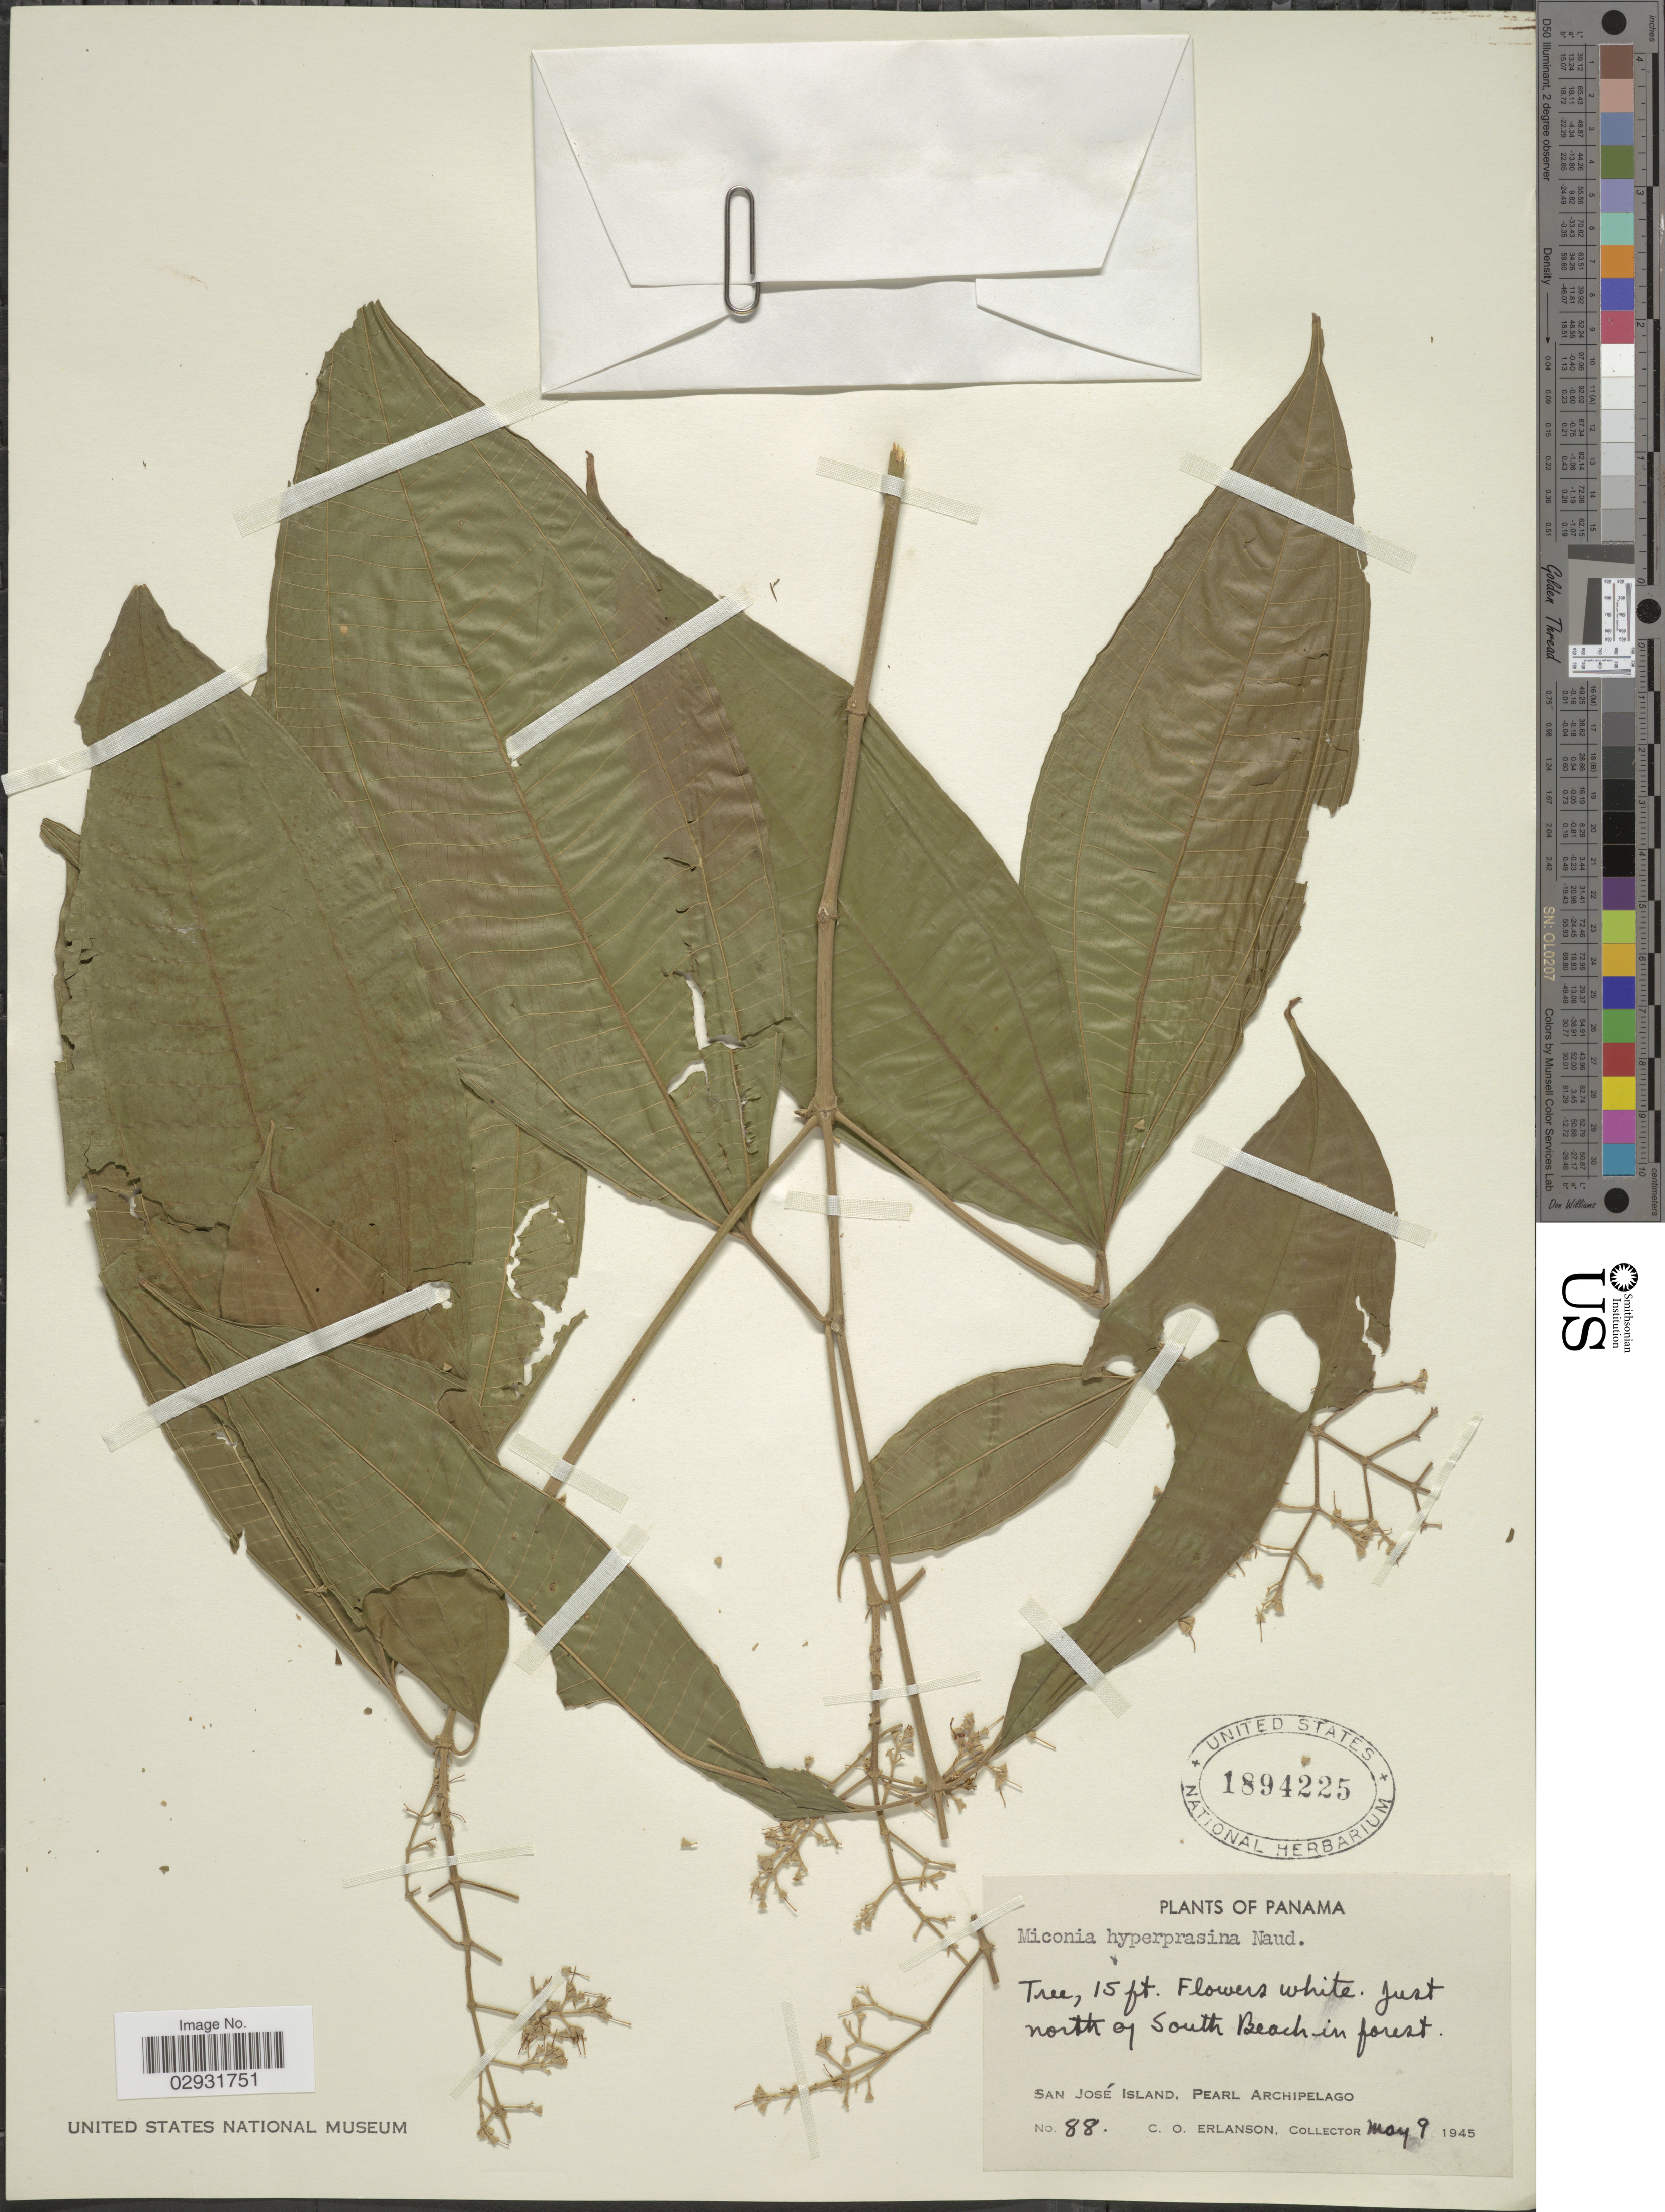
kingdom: Plantae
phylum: Tracheophyta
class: Magnoliopsida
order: Myrtales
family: Melastomataceae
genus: Miconia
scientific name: Miconia affinis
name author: DC.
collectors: C. O. Erlanson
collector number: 88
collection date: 1945-05-09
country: Panama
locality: Just north of South Beach in forest. San José Island, Pearl Archipelago.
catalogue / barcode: US 1894225